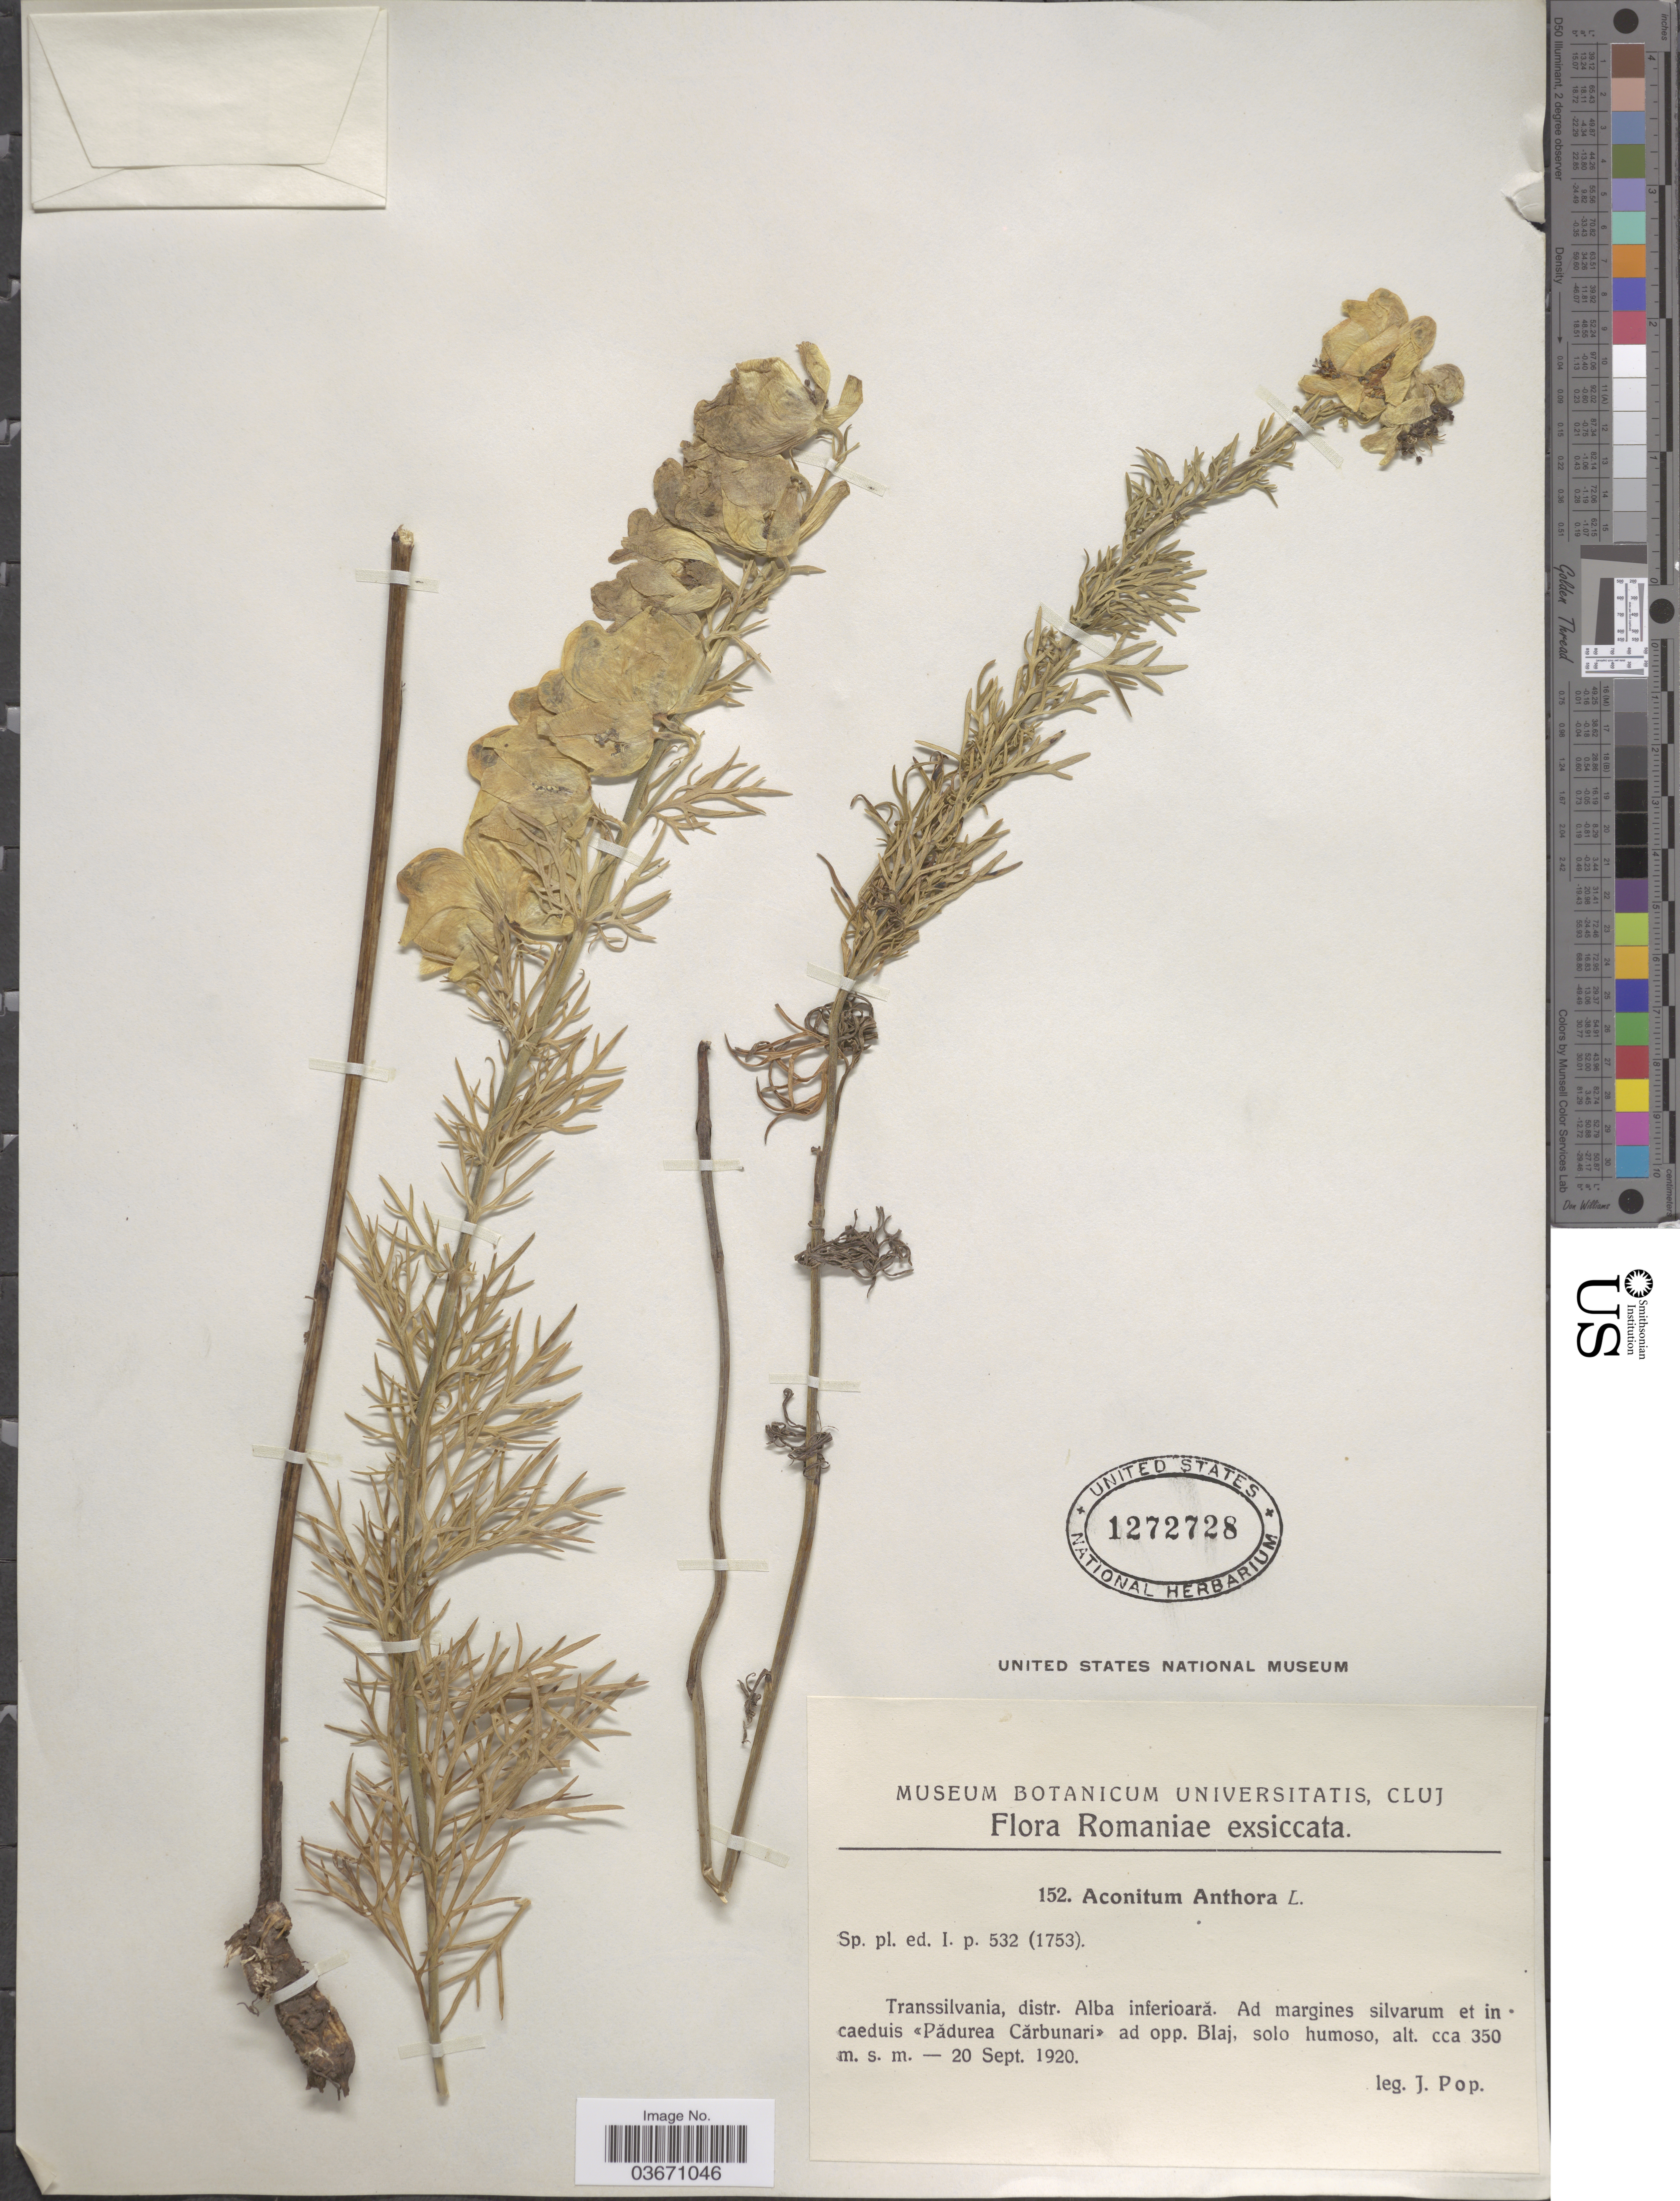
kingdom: Plantae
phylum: Tracheophyta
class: Magnoliopsida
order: Ranunculales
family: Ranunculaceae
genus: Aconitum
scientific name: Aconitum anthora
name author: L.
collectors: J. Pop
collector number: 152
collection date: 1920-09-20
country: Romania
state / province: Alba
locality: Transsilvania, distr. Alba inferioară. Ad margines silvarum et in caeduis <<Pădurea Cărbunari>> ad opp. Blaj.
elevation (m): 350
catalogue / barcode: US 1272728